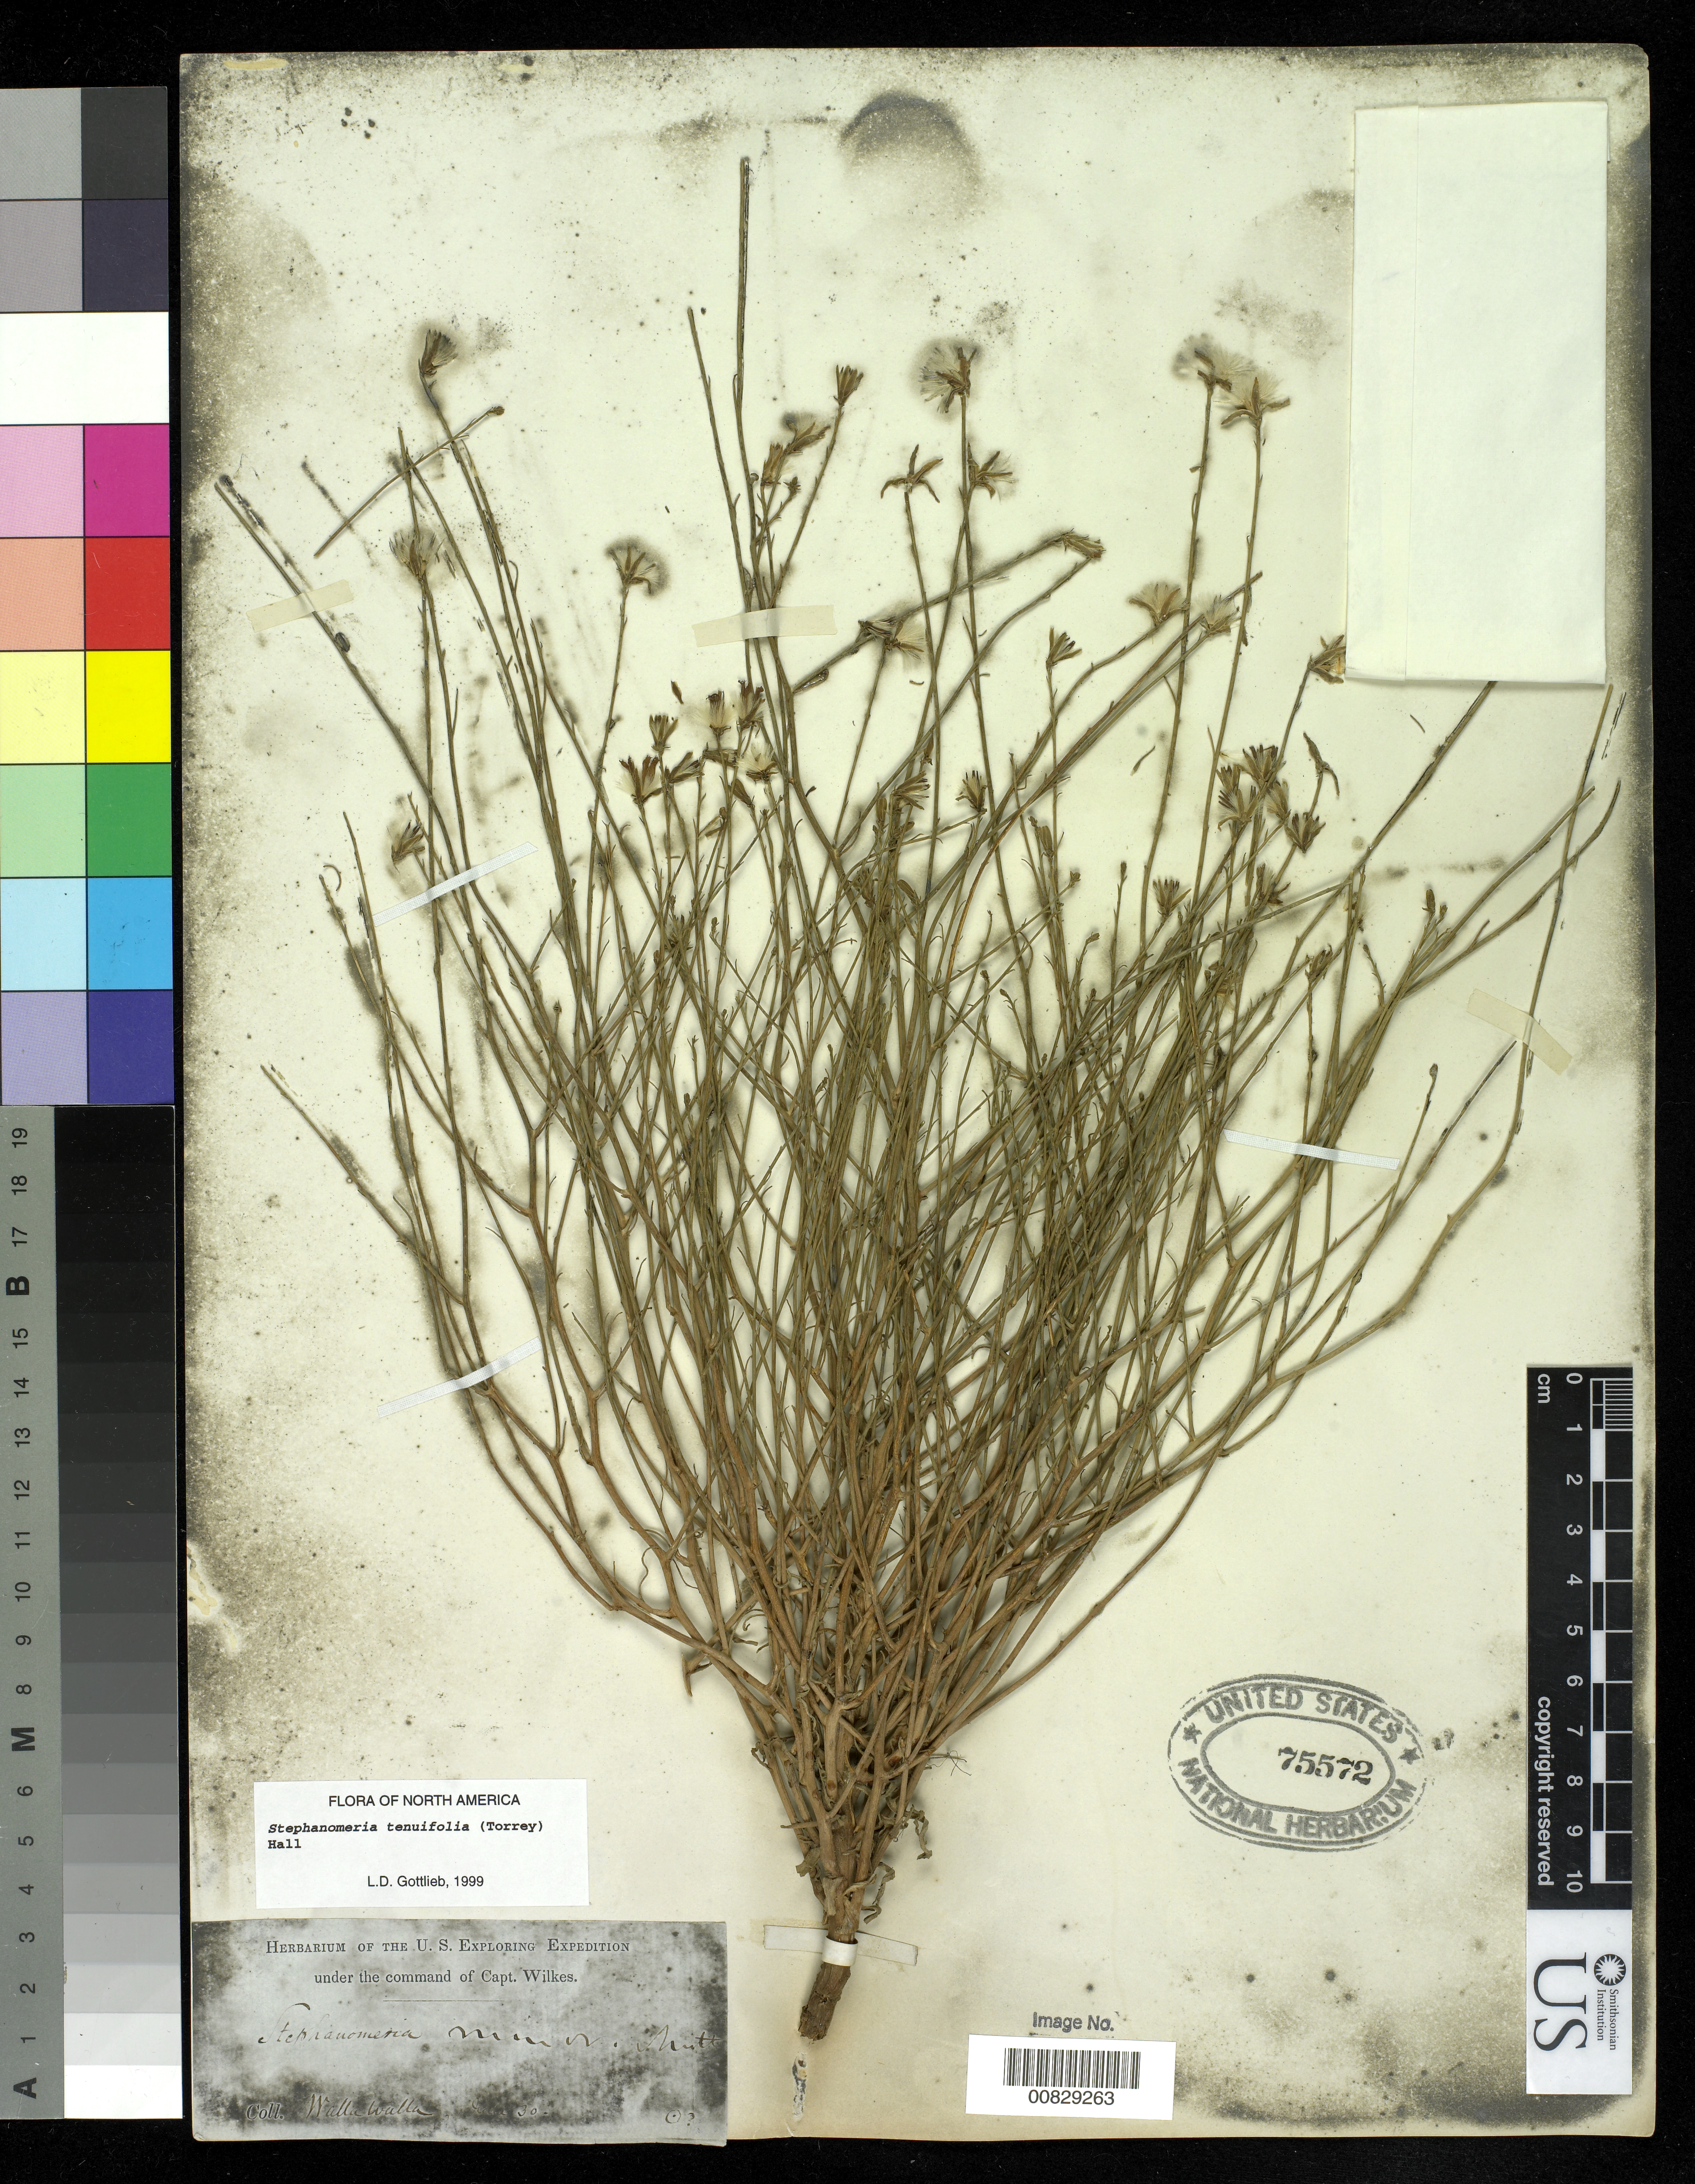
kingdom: Plantae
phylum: Tracheophyta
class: Magnoliopsida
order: Asterales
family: Asteraceae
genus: Stephanomeria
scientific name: Stephanomeria tenuifolia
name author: (Torr.) H.M. Hall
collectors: Wilkes Explor. Exped.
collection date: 1838/1842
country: United States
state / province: Washington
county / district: Walla Walla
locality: Walla Walla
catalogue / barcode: US 75572